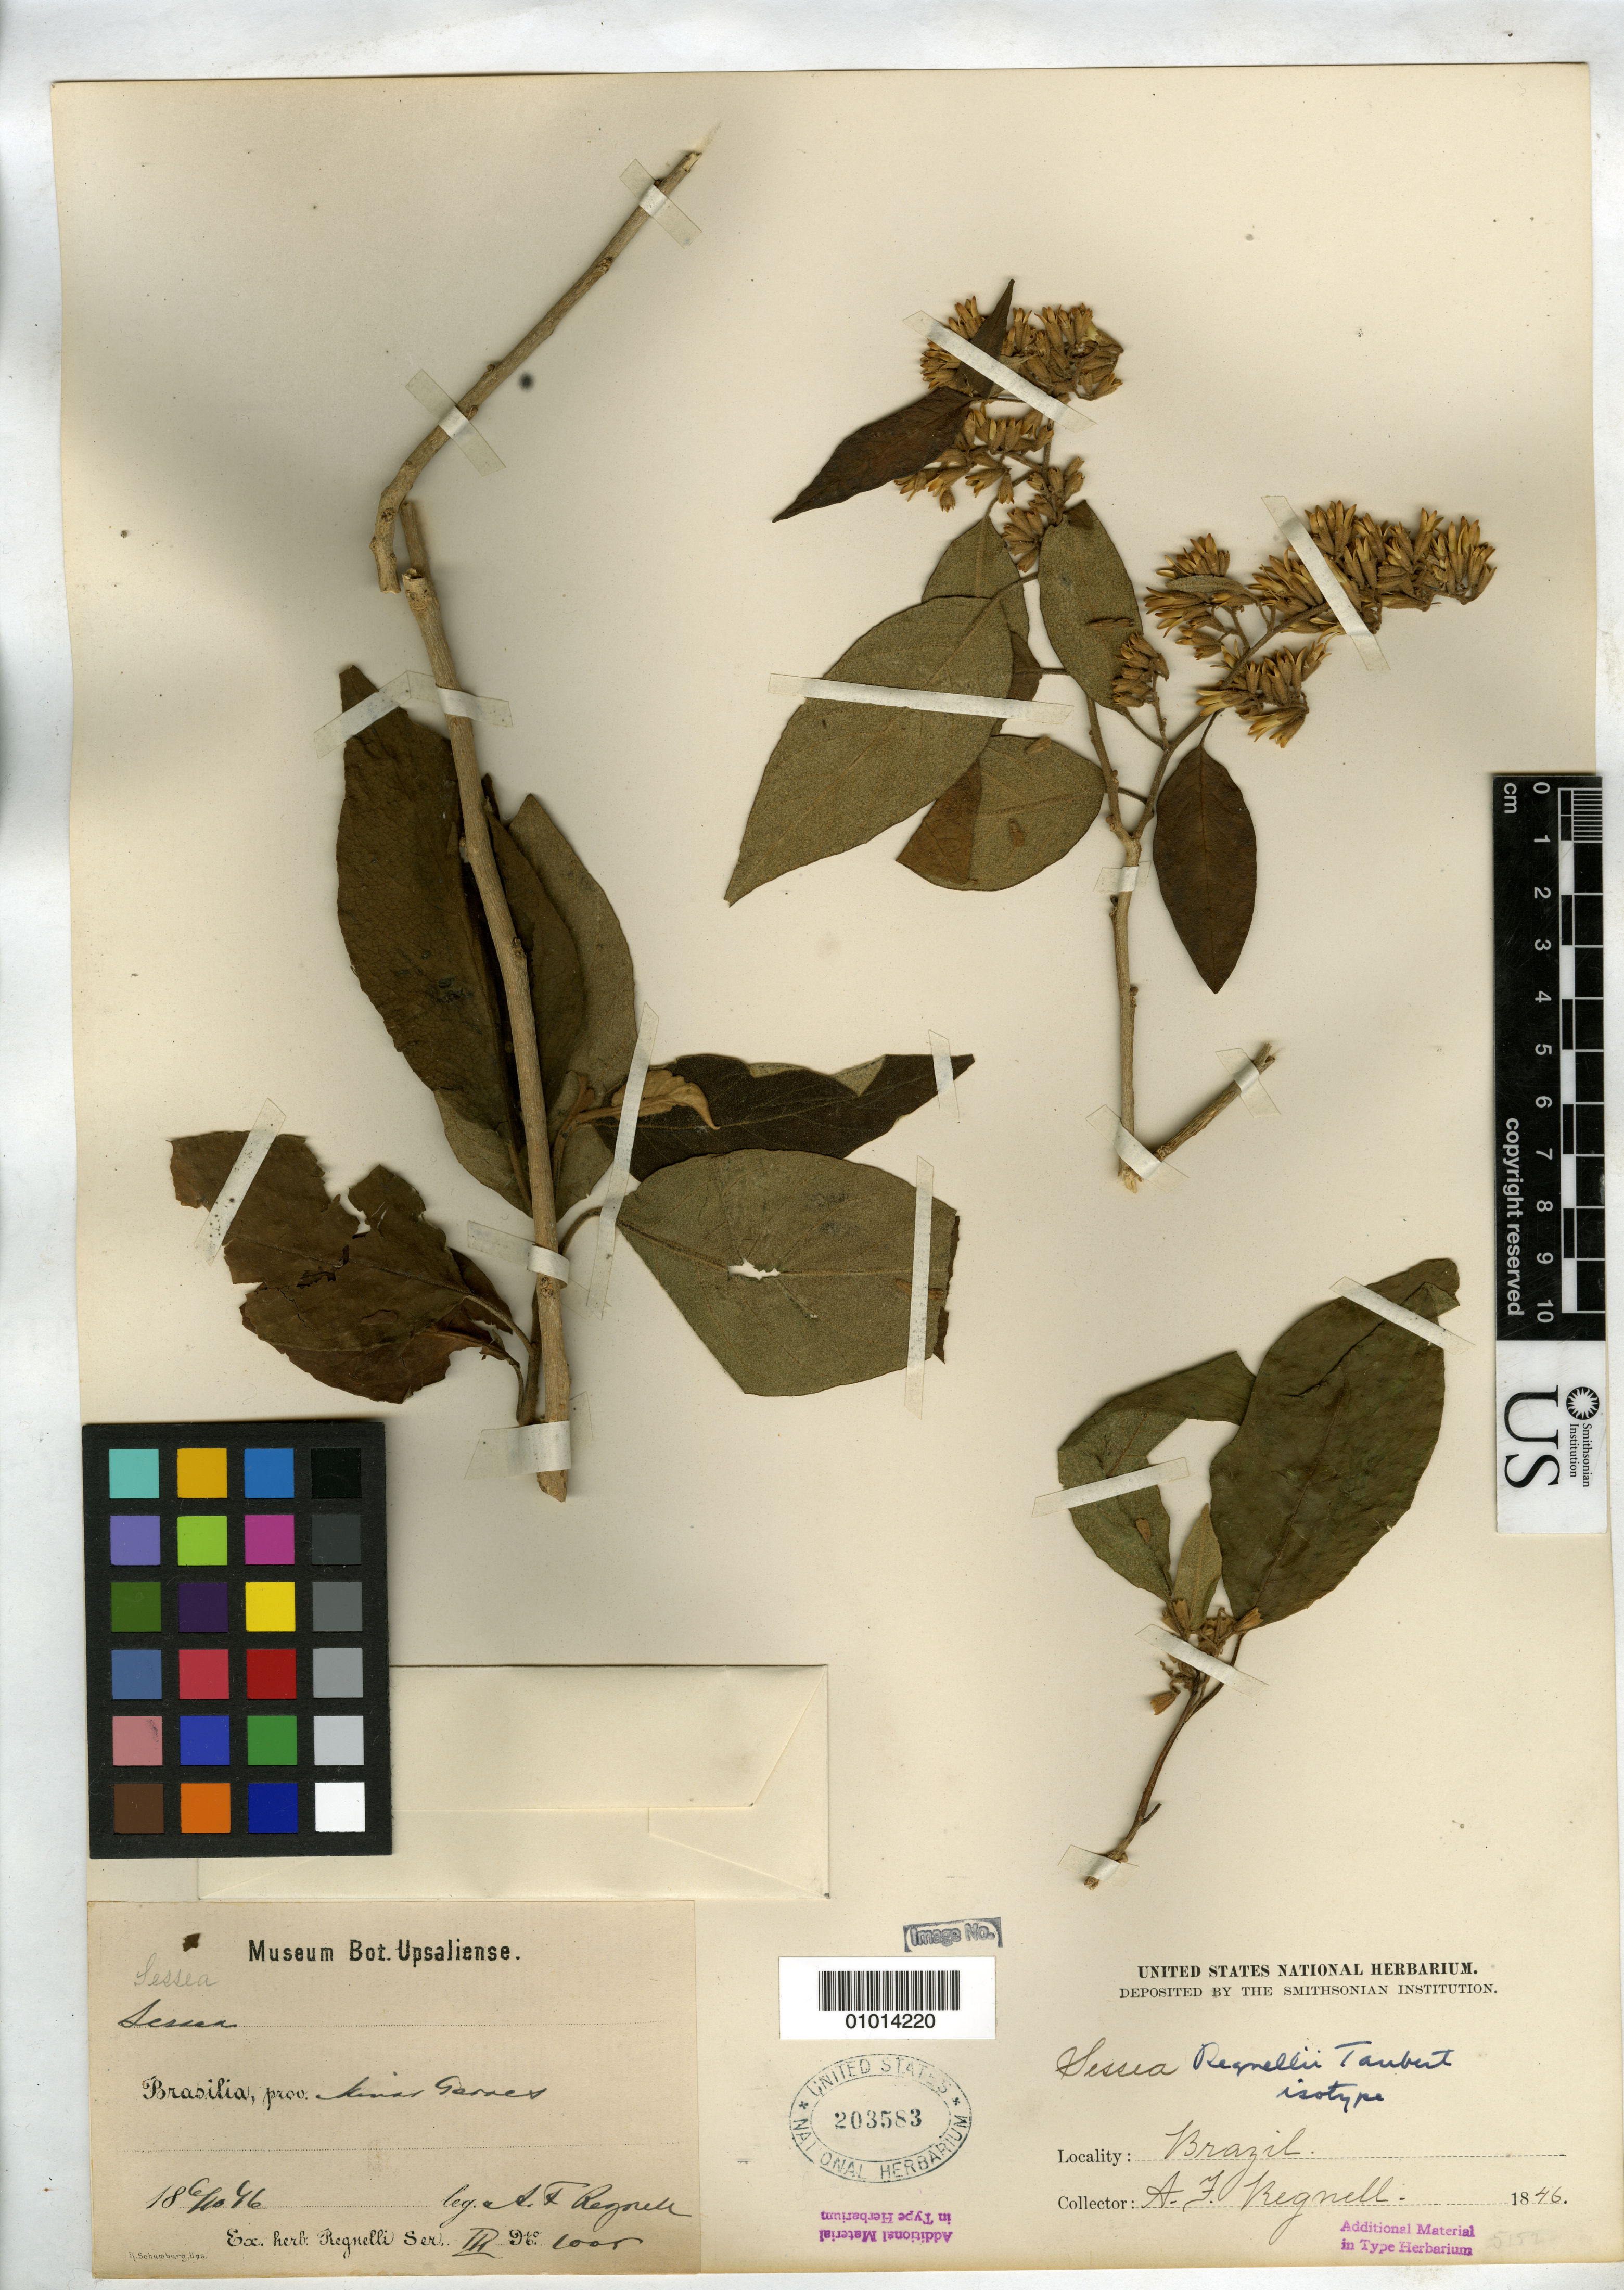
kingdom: Plantae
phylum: Tracheophyta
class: Magnoliopsida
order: Solanales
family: Solanaceae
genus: Sessea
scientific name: Sessea regnellii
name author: Taub.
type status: Type Collection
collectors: A. F. Regnell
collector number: III 1005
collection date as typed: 1846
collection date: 1846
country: Brazil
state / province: Minas Gerais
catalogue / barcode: US 203583